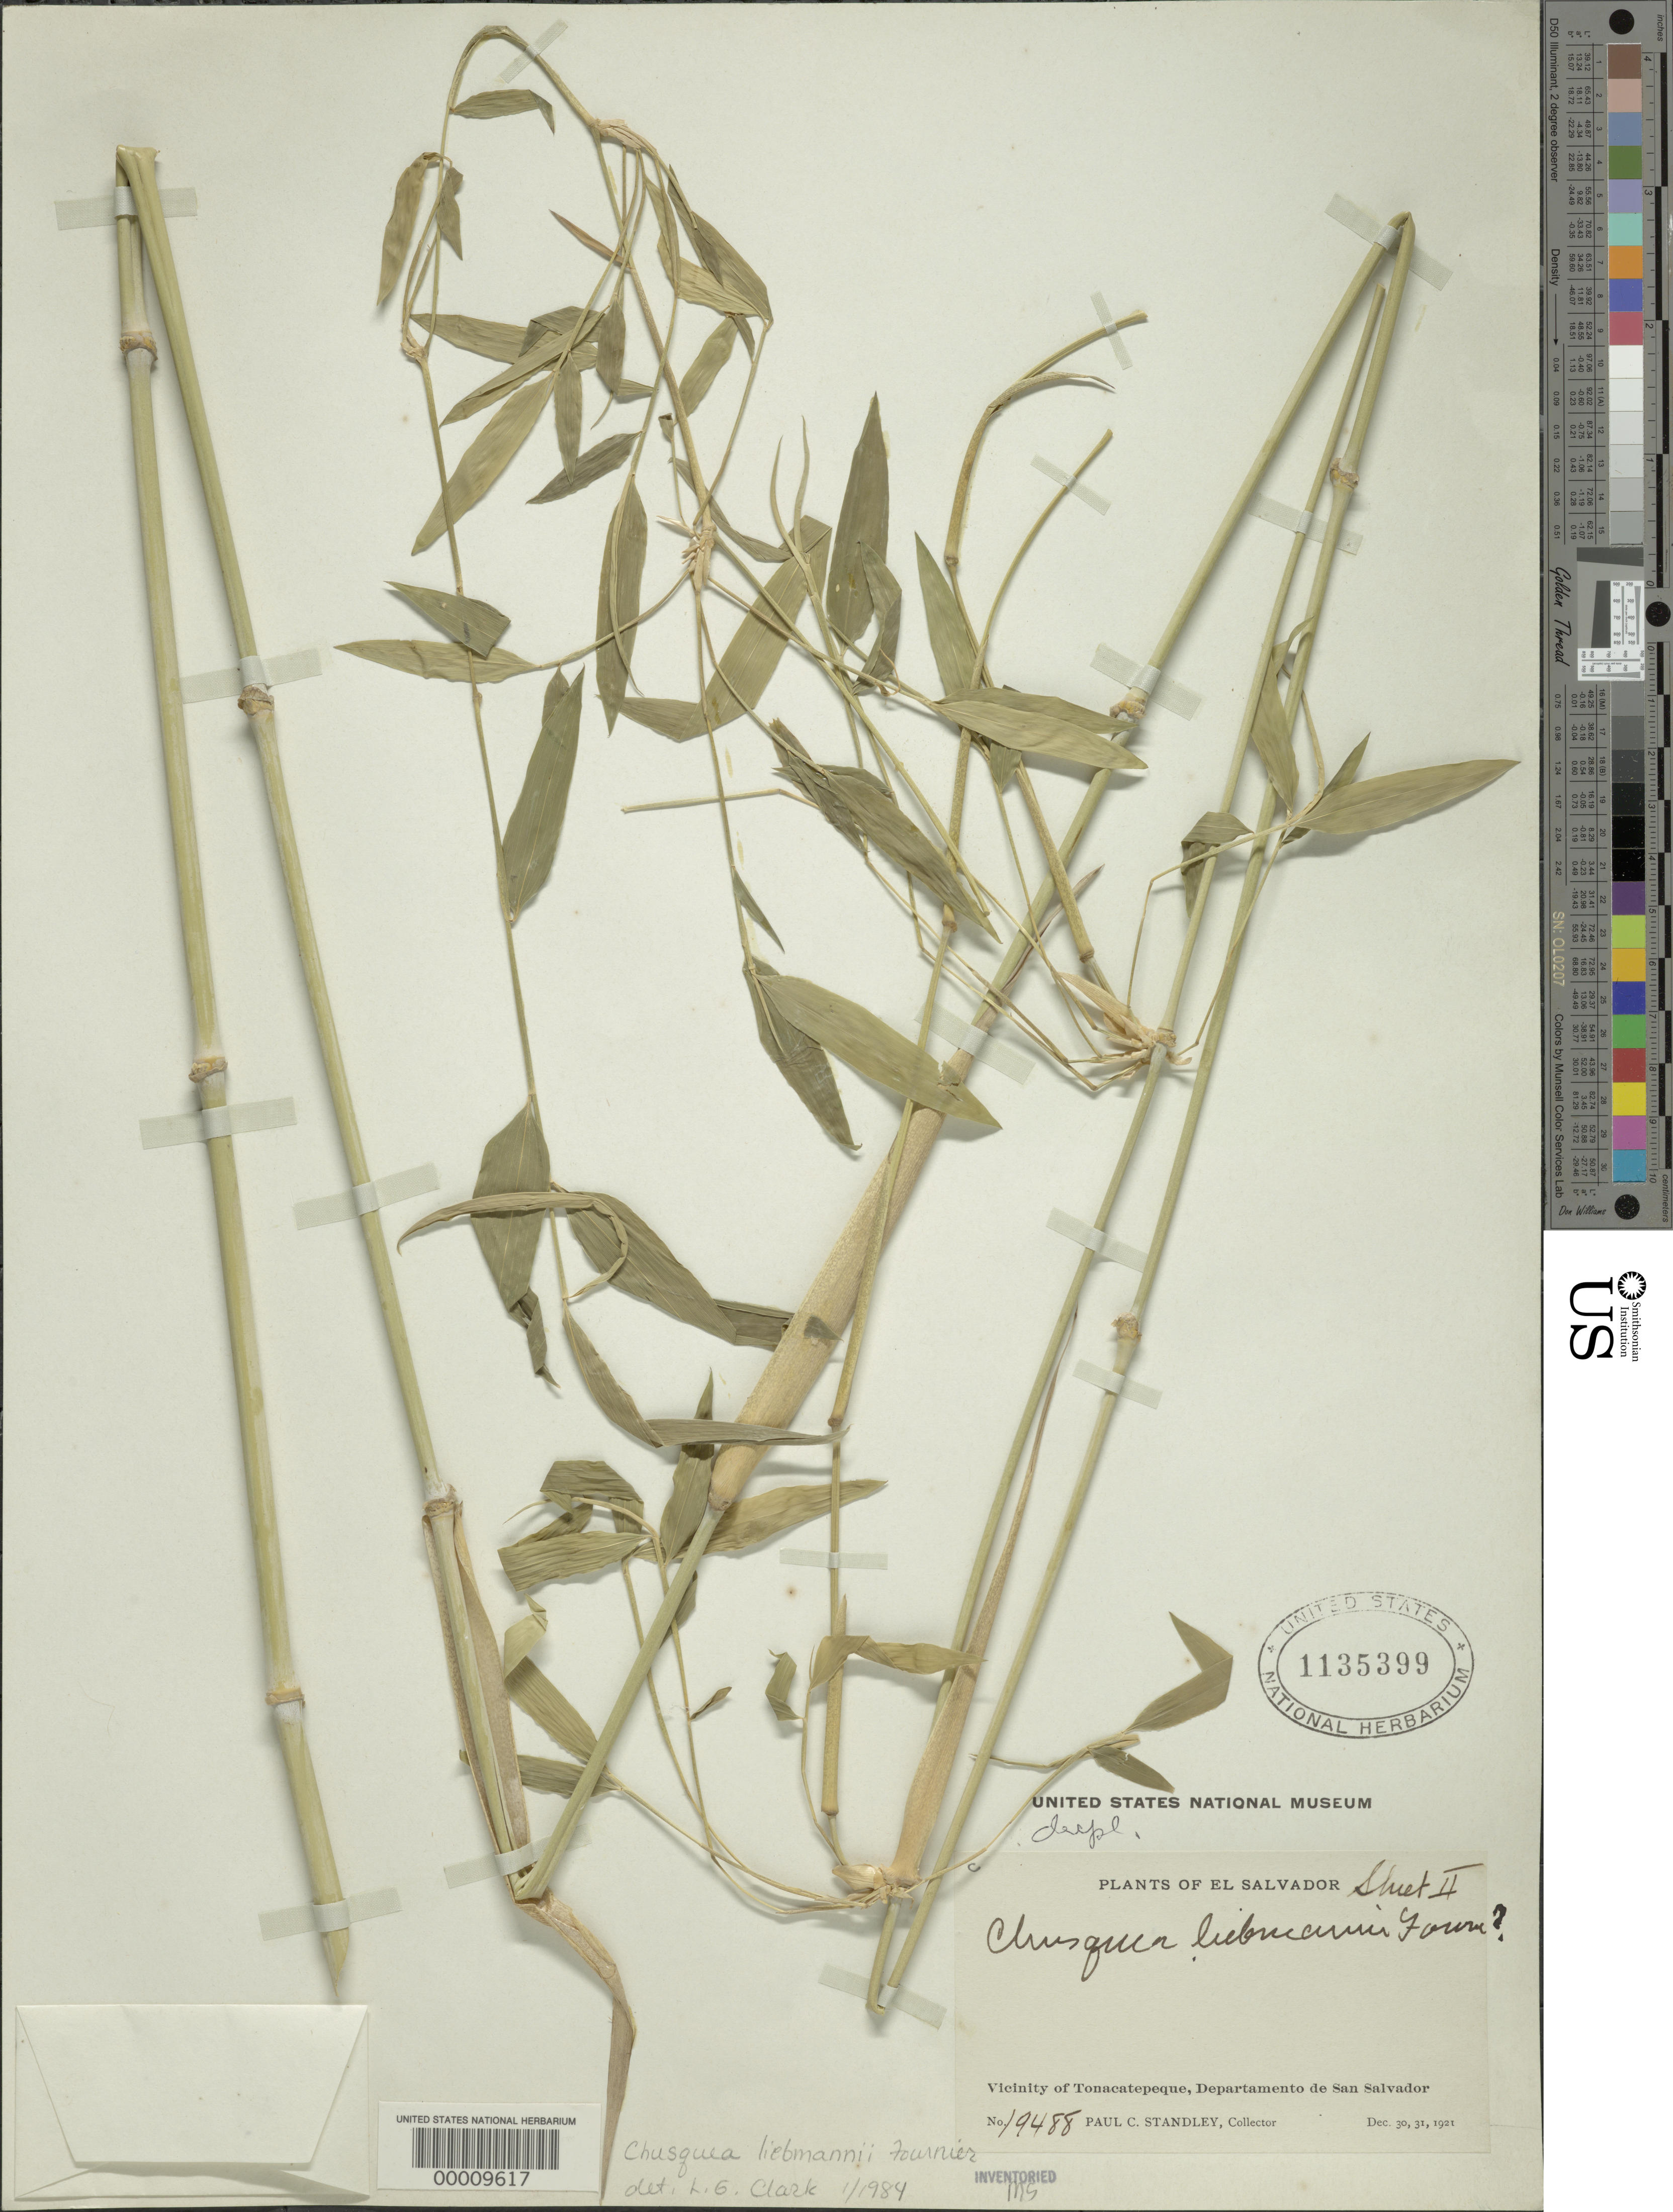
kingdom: Plantae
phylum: Tracheophyta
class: Liliopsida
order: Poales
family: Poaceae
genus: Chusquea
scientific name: Chusquea liebmannii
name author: E. Fourn.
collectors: P. C. Standley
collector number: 19488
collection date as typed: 30 Dec 1921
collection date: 1921-12-30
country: El Salvador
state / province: San Salvador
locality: Tonacatepeque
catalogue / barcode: US 1135399